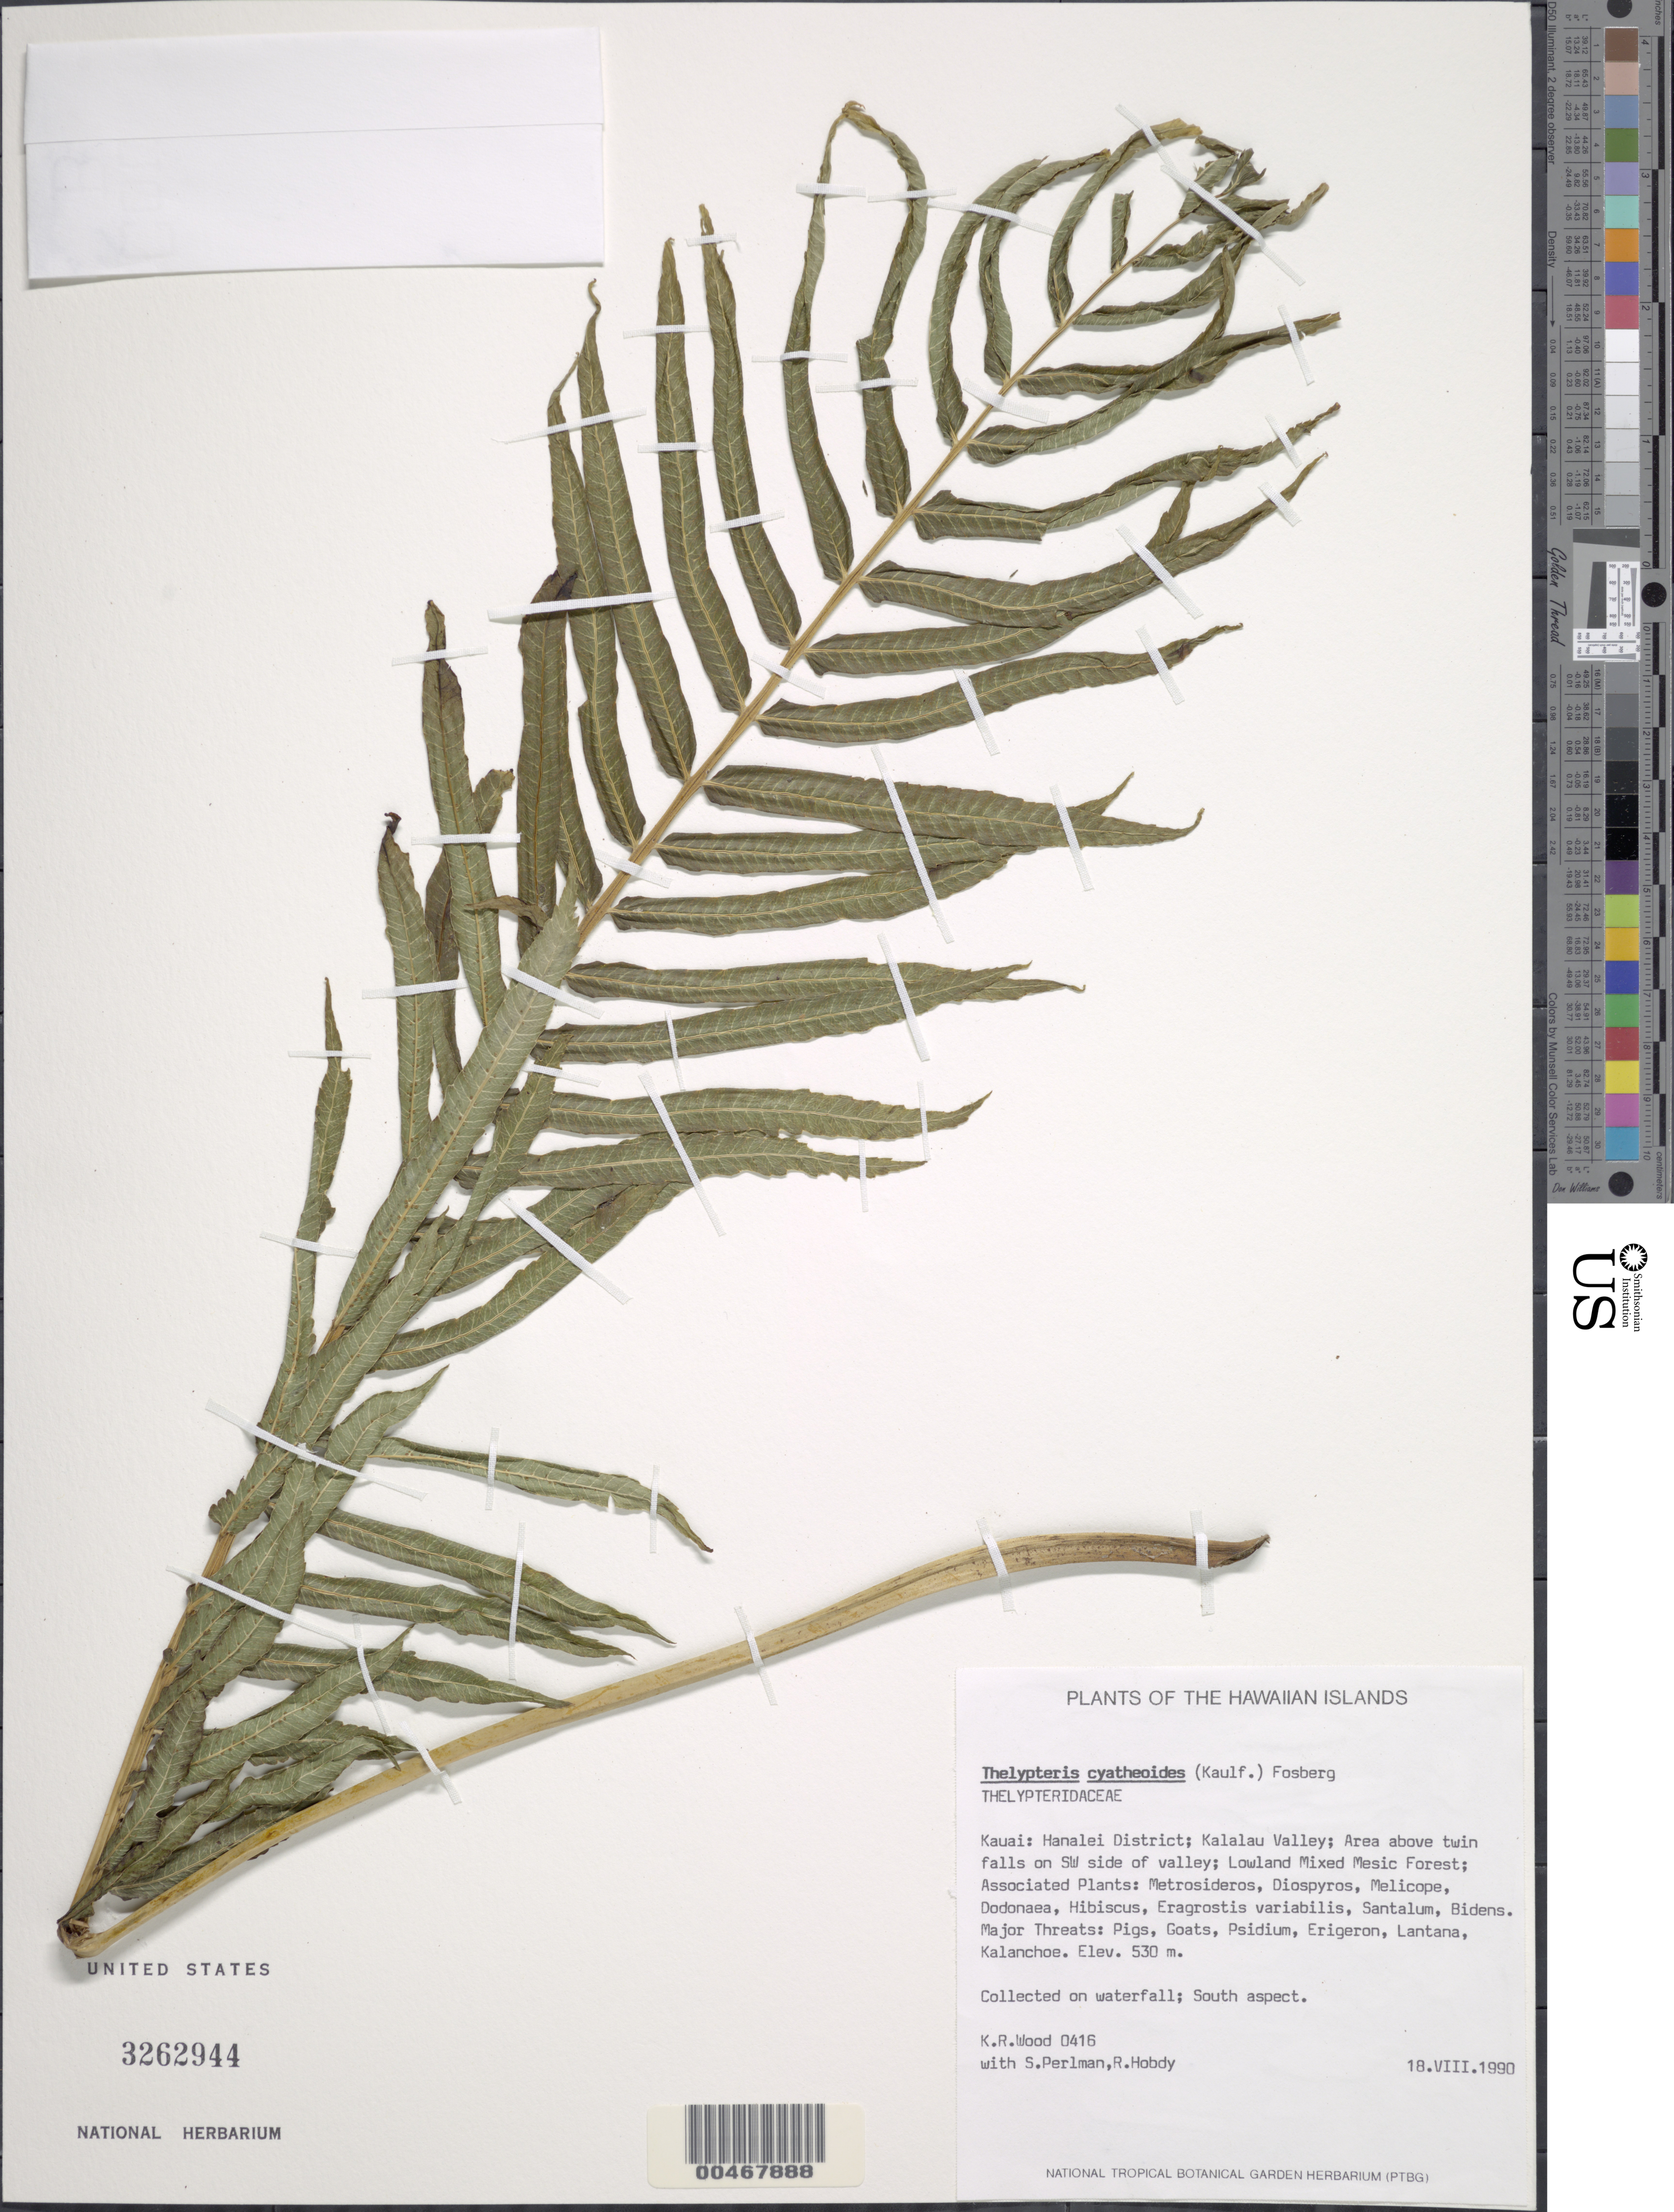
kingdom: Plantae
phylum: Tracheophyta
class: Polypodiopsida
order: Polypodiales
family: Thelypteridaceae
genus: Christella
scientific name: Christella cyatheoides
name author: (Kaulf.) Holttum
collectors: K. R. Wood, S. P. Perlman & R. Hobdy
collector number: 0416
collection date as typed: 18 Aug 1990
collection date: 1990-08-18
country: United States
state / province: Hawaii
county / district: Kauai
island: Kaua'i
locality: Hanalei Dist., Kalalau Valley, area above twin falls on SW side of valley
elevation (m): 530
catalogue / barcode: US 3262944